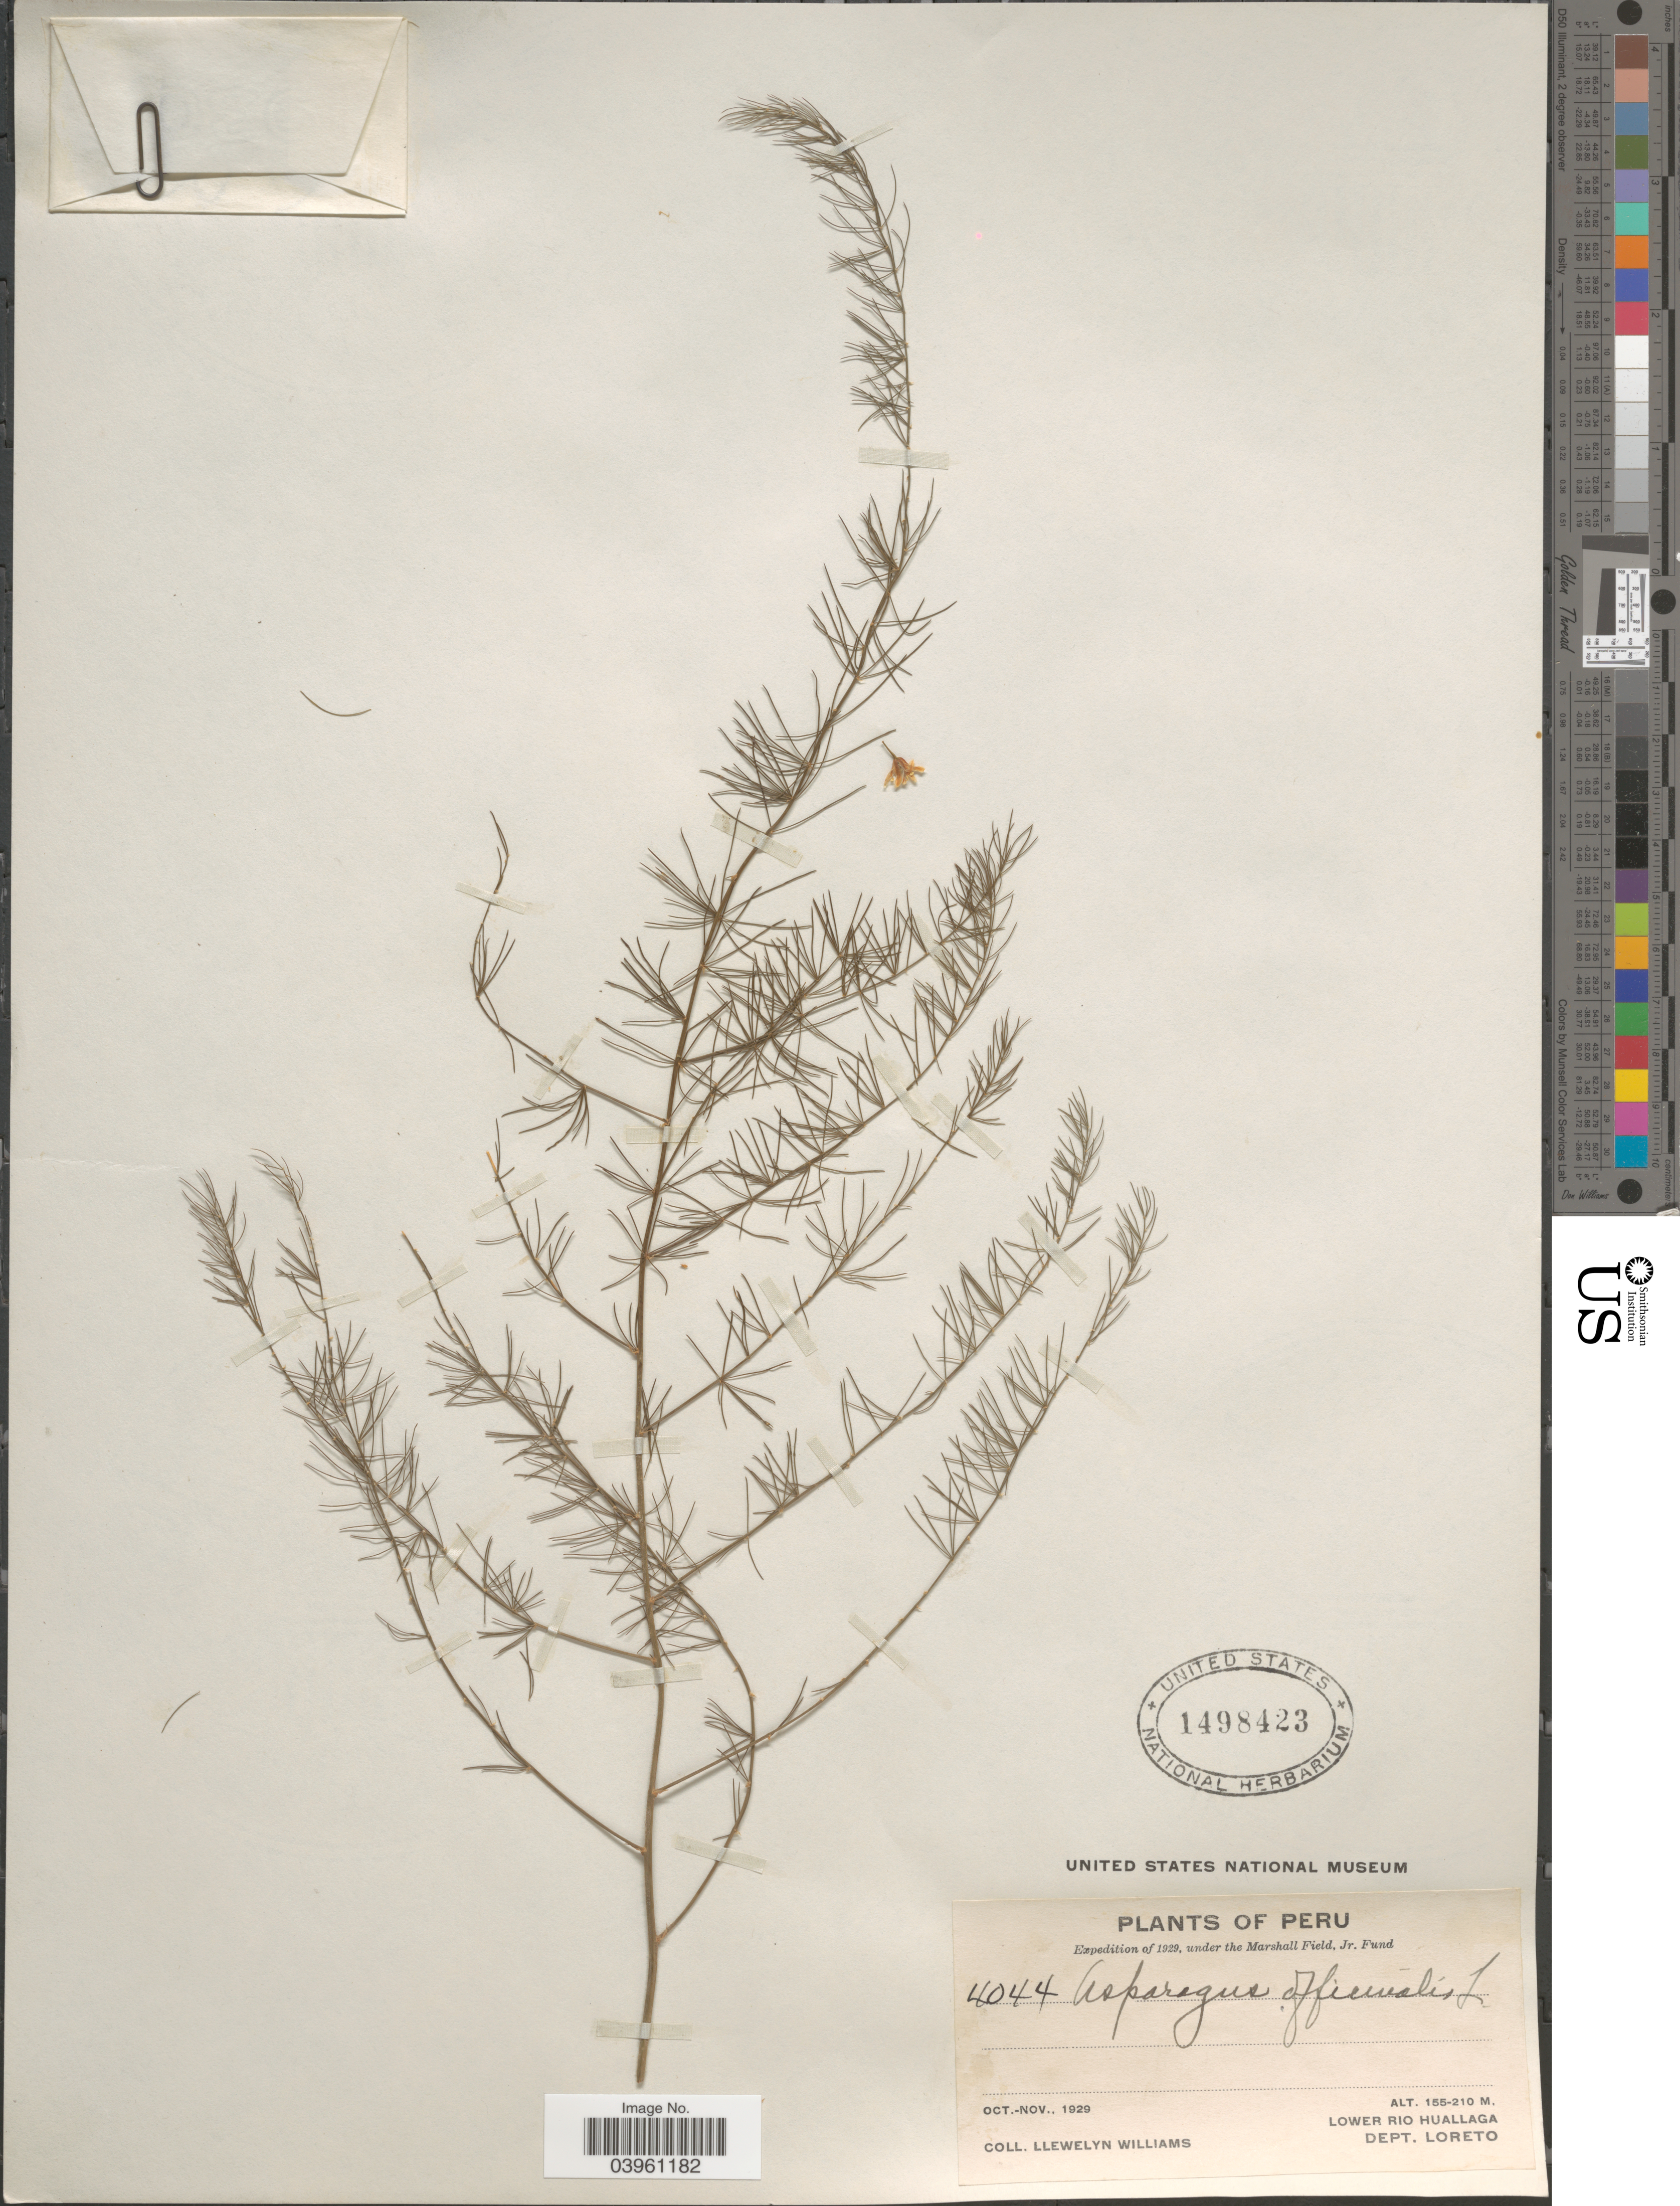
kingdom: Plantae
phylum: Tracheophyta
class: Liliopsida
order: Asparagales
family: Asparagaceae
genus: Asparagus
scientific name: Asparagus officinalis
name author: L.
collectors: Ll. Williams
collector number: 4044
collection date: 1929-10/1929-11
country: Peru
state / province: Loreto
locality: Lower Rio Huallaga. Dept. Loreto.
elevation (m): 155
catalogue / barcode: US 1498423